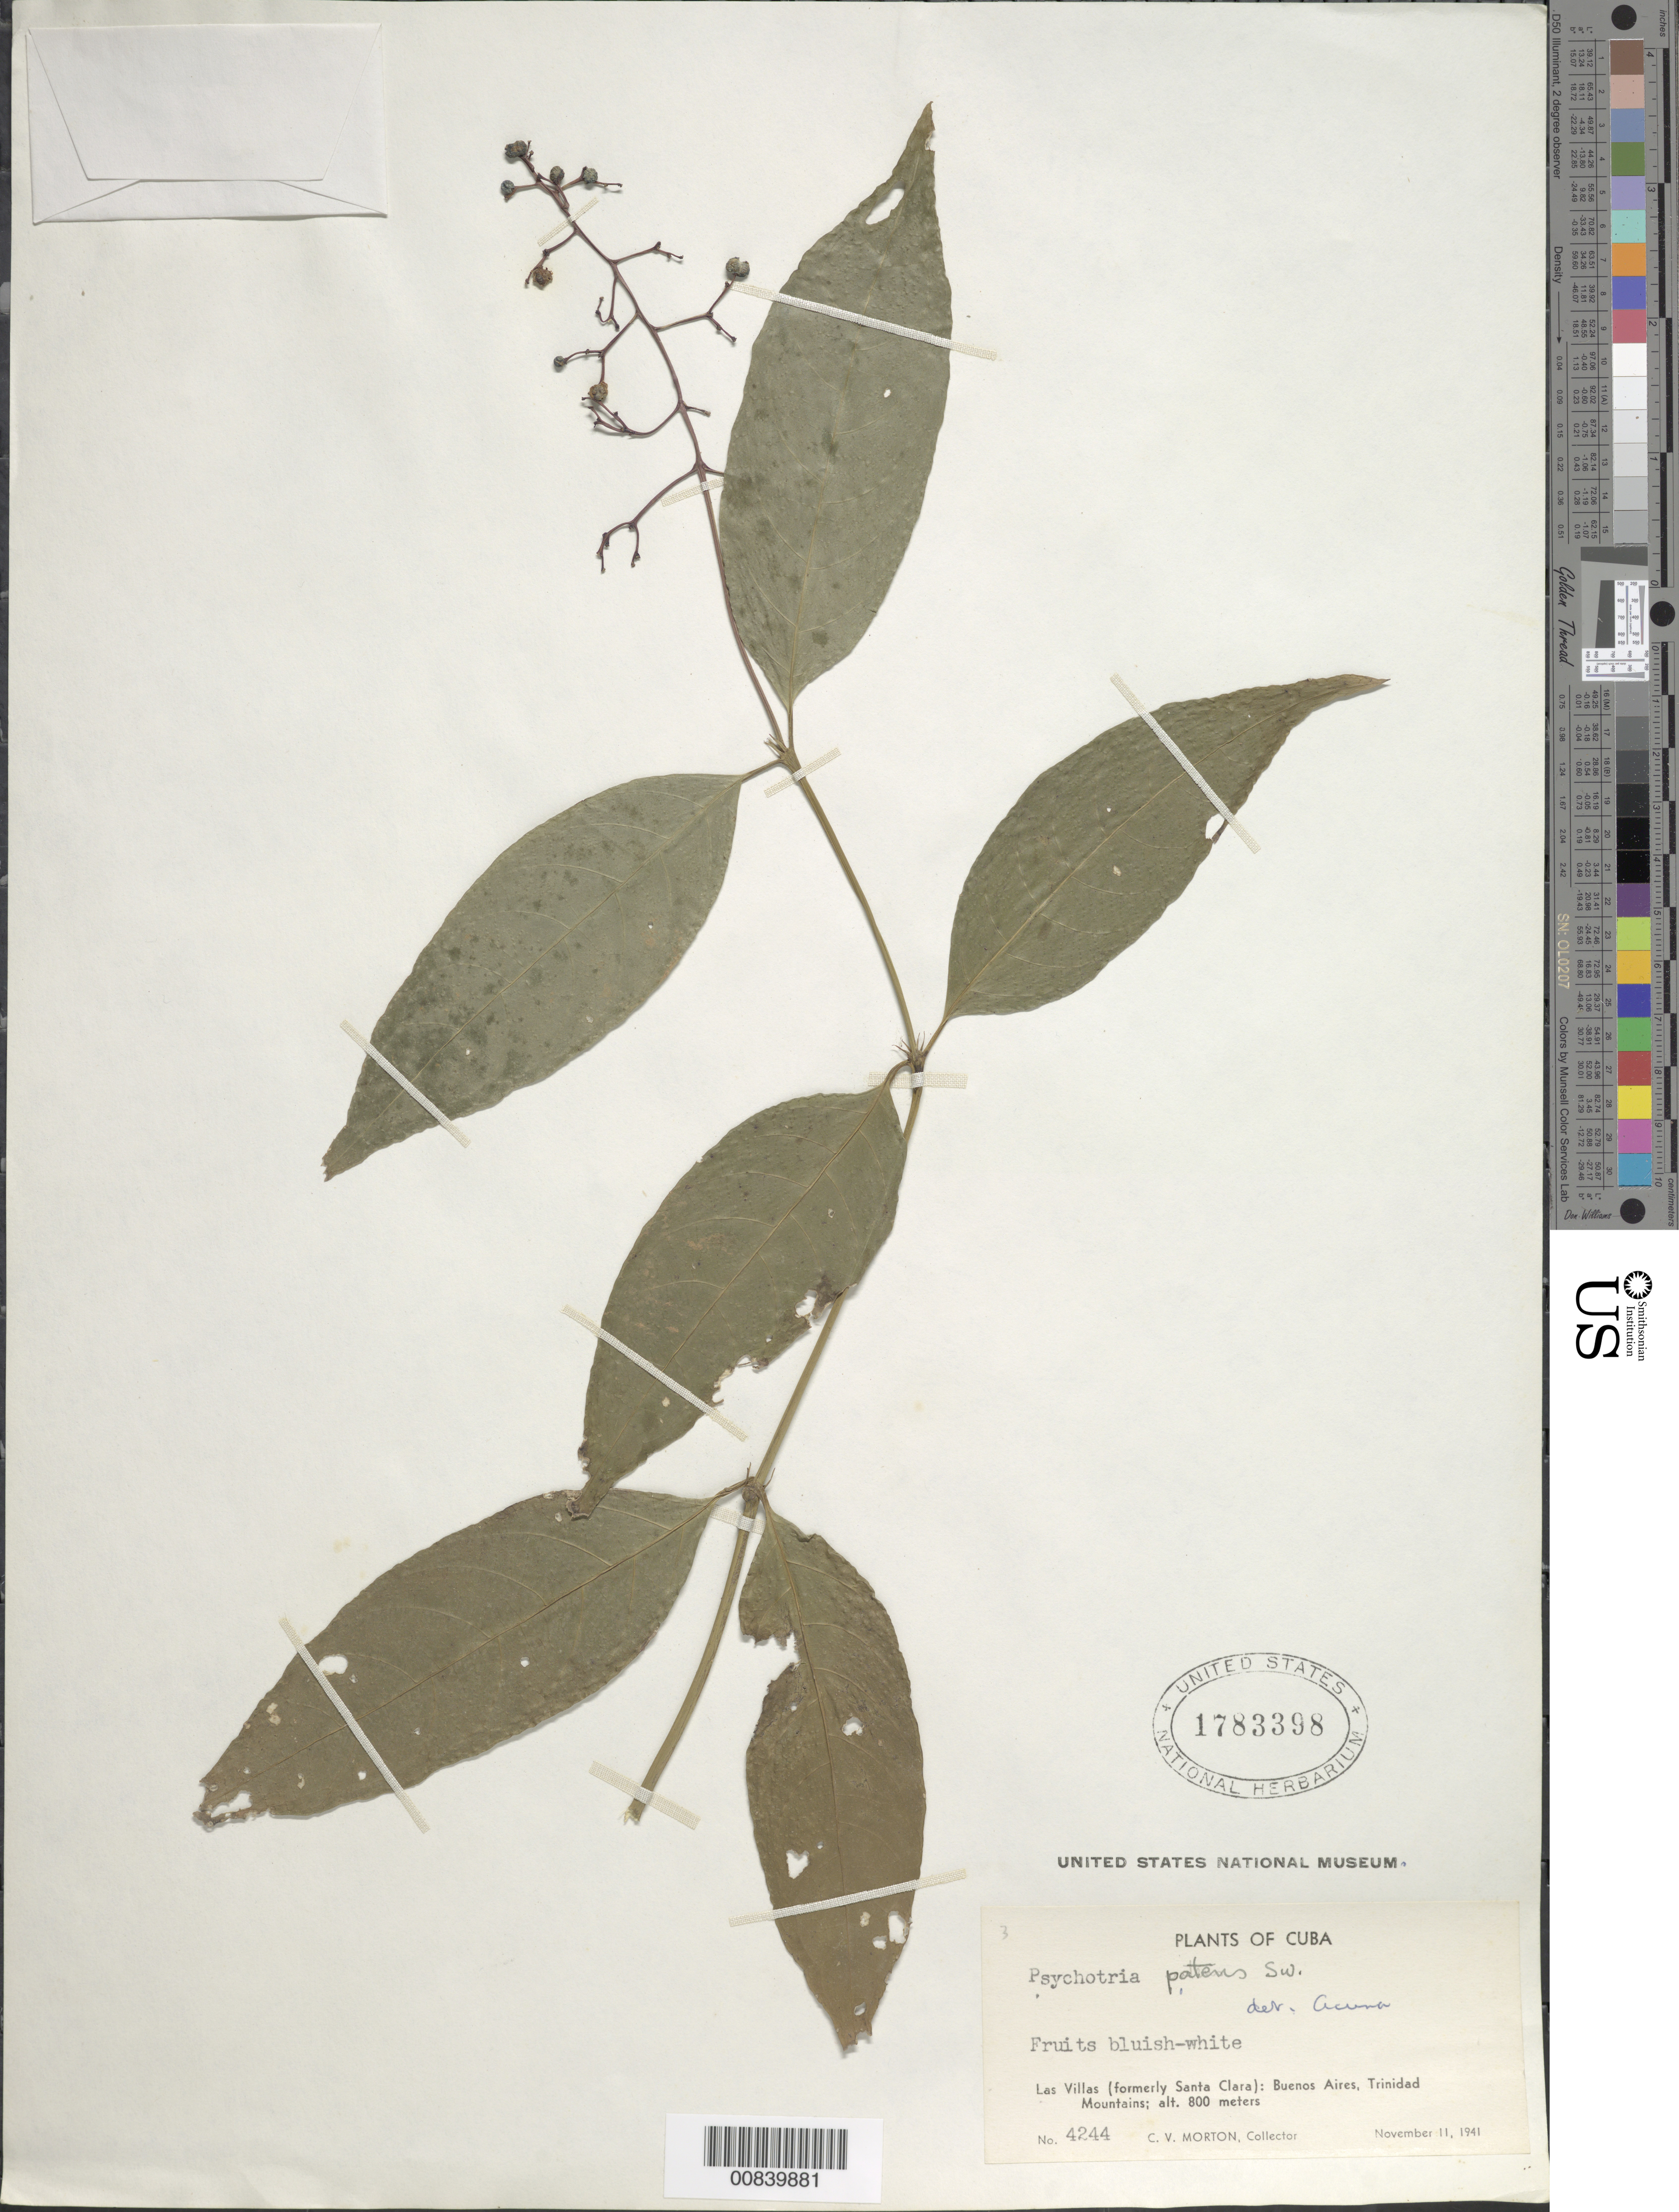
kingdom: Plantae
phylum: Tracheophyta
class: Magnoliopsida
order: Gentianales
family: Rubiaceae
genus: Psychotria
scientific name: Psychotria patens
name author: Sw.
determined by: Acuña, J. B.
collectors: C. V. Morton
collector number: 4244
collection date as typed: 11 Nov 1941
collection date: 1941-11-11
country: Cuba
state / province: Las Villas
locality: Buenos Aires, Trinidad Mountains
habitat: Montane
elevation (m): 800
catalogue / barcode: US 1783398